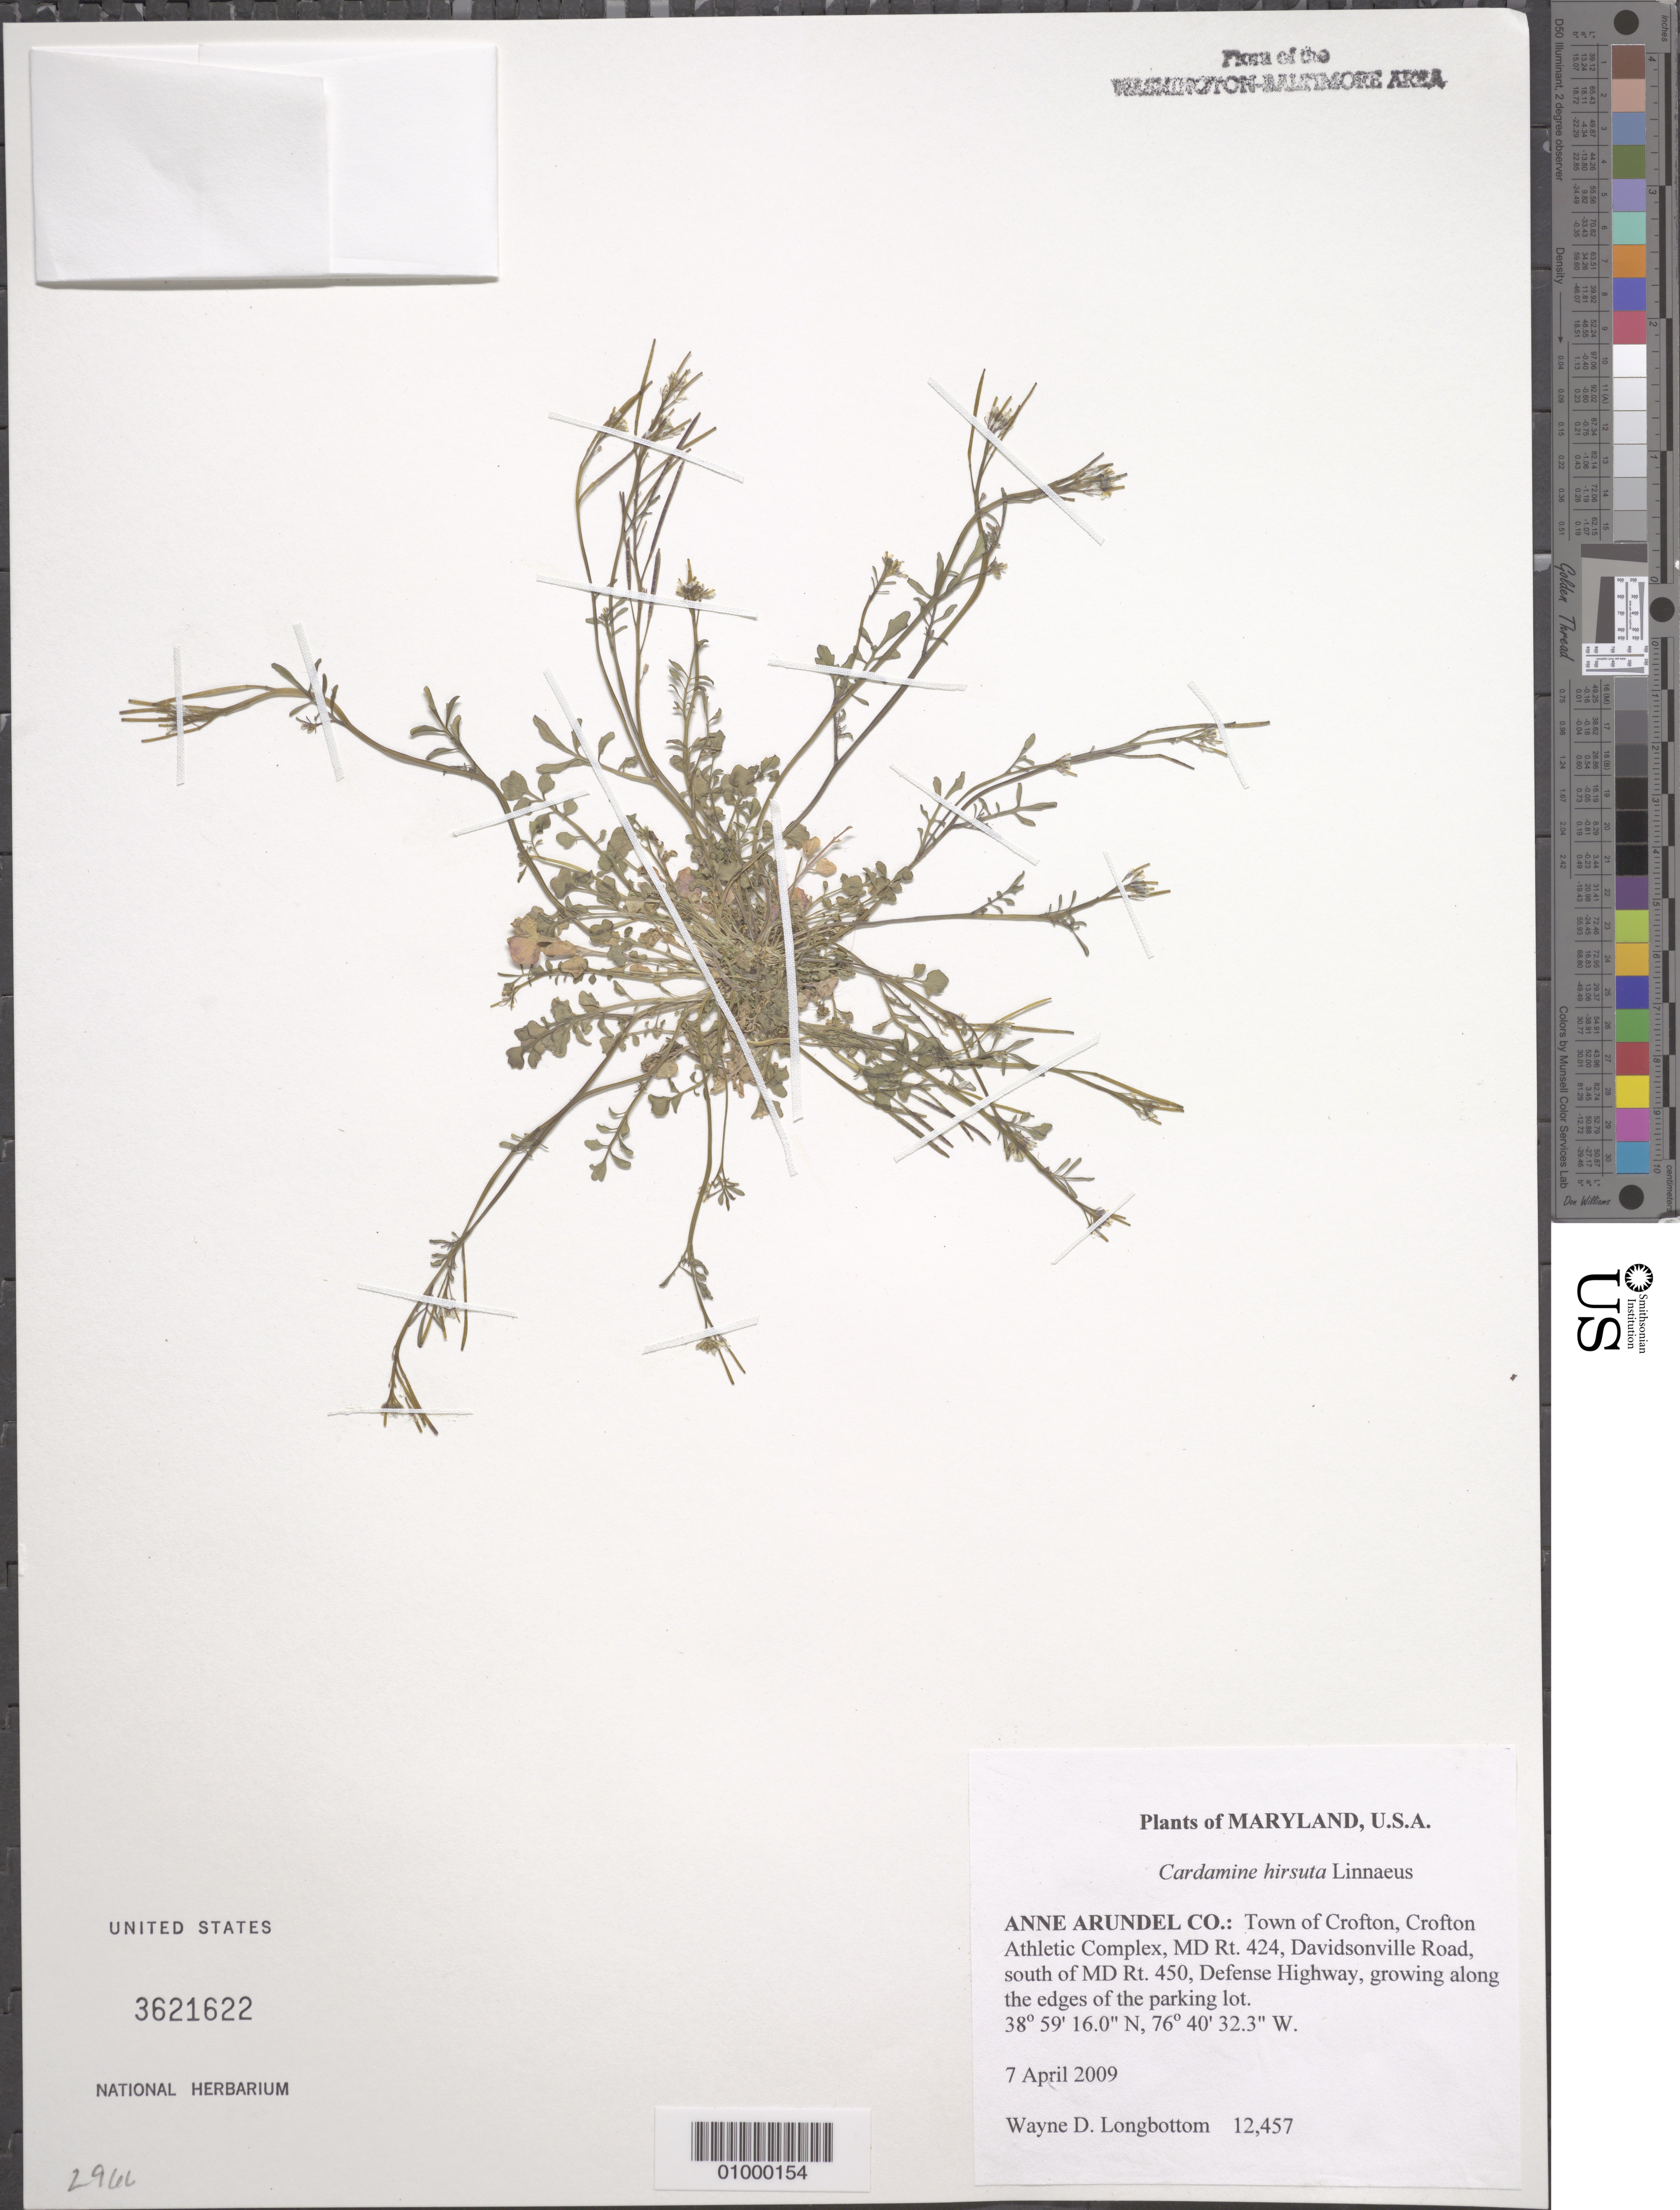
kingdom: Plantae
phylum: Tracheophyta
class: Magnoliopsida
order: Brassicales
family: Brassicaceae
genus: Cardamine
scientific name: Cardamine hirsuta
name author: L.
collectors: W. D. Longbottom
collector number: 12457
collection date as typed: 7 April 2009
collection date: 2009-04-07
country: United States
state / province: Maryland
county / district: Anne Arundel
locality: Town of Crofton, Crofton Athletic Complex, MD Rt. 424, Davidsonville Road, south of MD Rt. 450, Defense Highway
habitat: growing along the edges of the parking lot.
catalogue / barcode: US 3621622